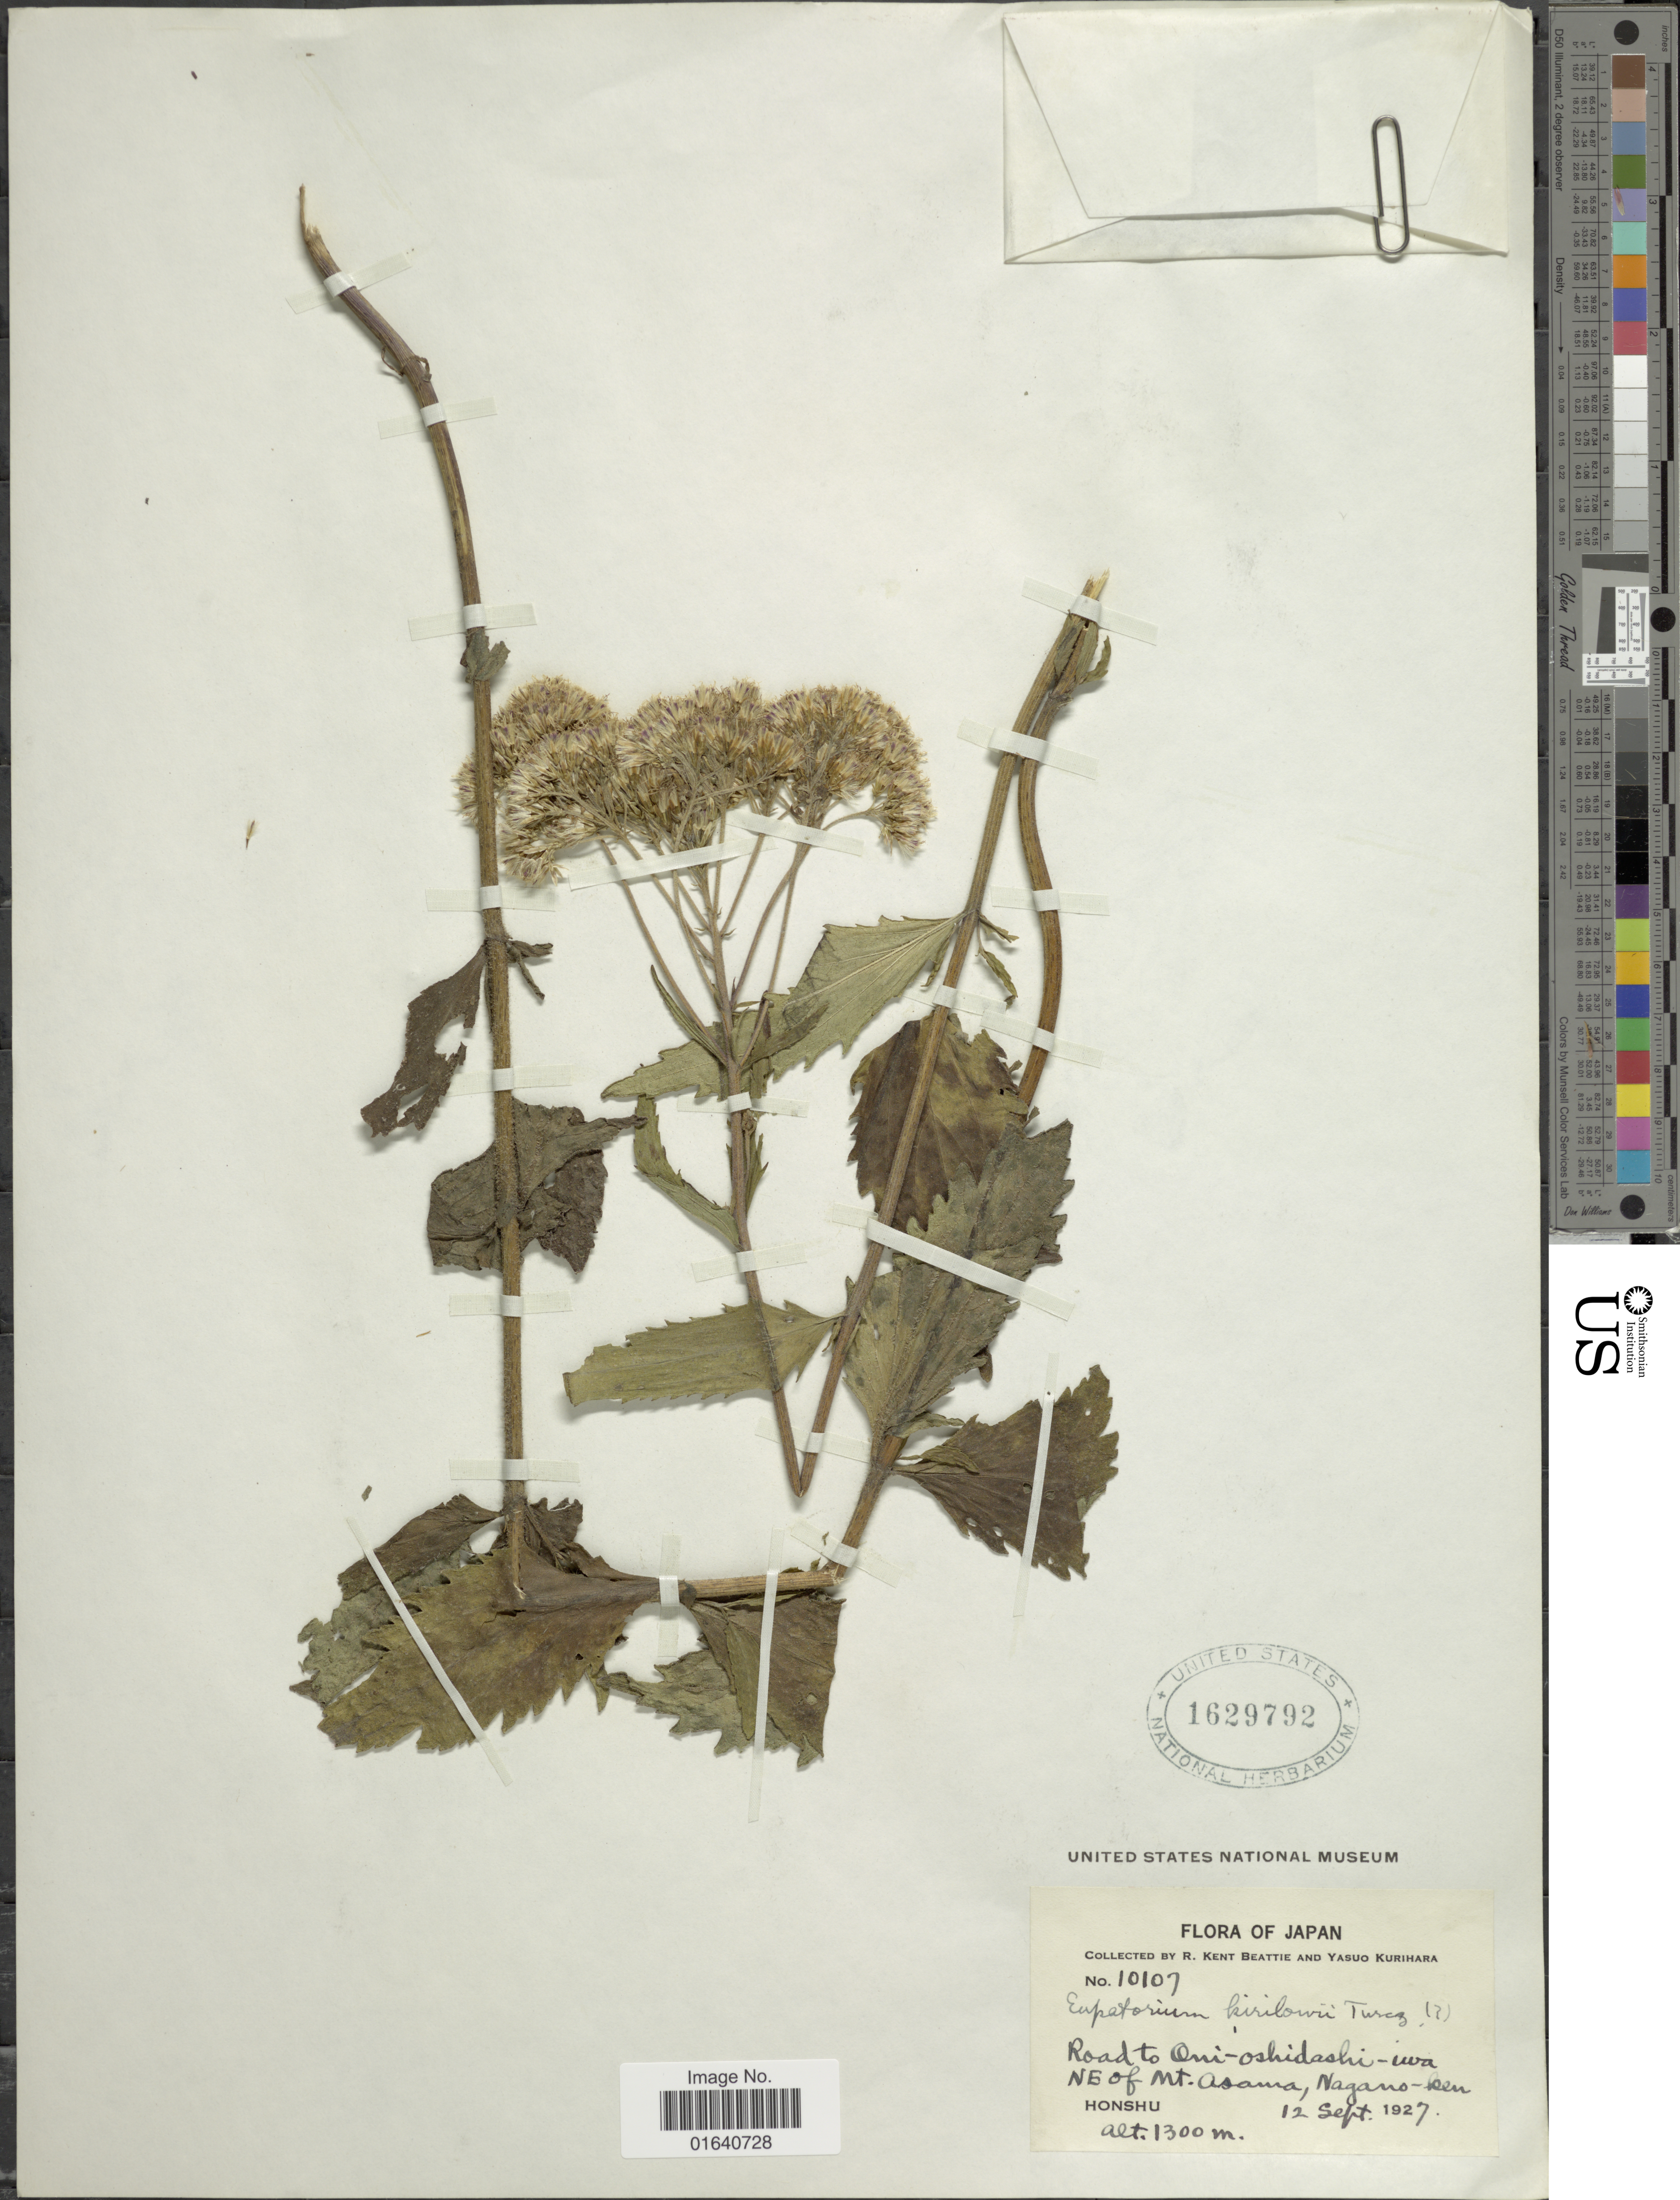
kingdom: Plantae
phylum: Tracheophyta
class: Magnoliopsida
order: Asterales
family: Asteraceae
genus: Eupatorium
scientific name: Eupatorium kirilowii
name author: Turcz.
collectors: R. K. Beattie & Y. Kurihara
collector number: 10107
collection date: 1927-09-12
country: Japan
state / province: Nagano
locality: Road to Oni-oshidashi- [illegible text] NE of Mt Asama, Nagano-ken, Honshu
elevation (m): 1300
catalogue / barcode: US 1629792